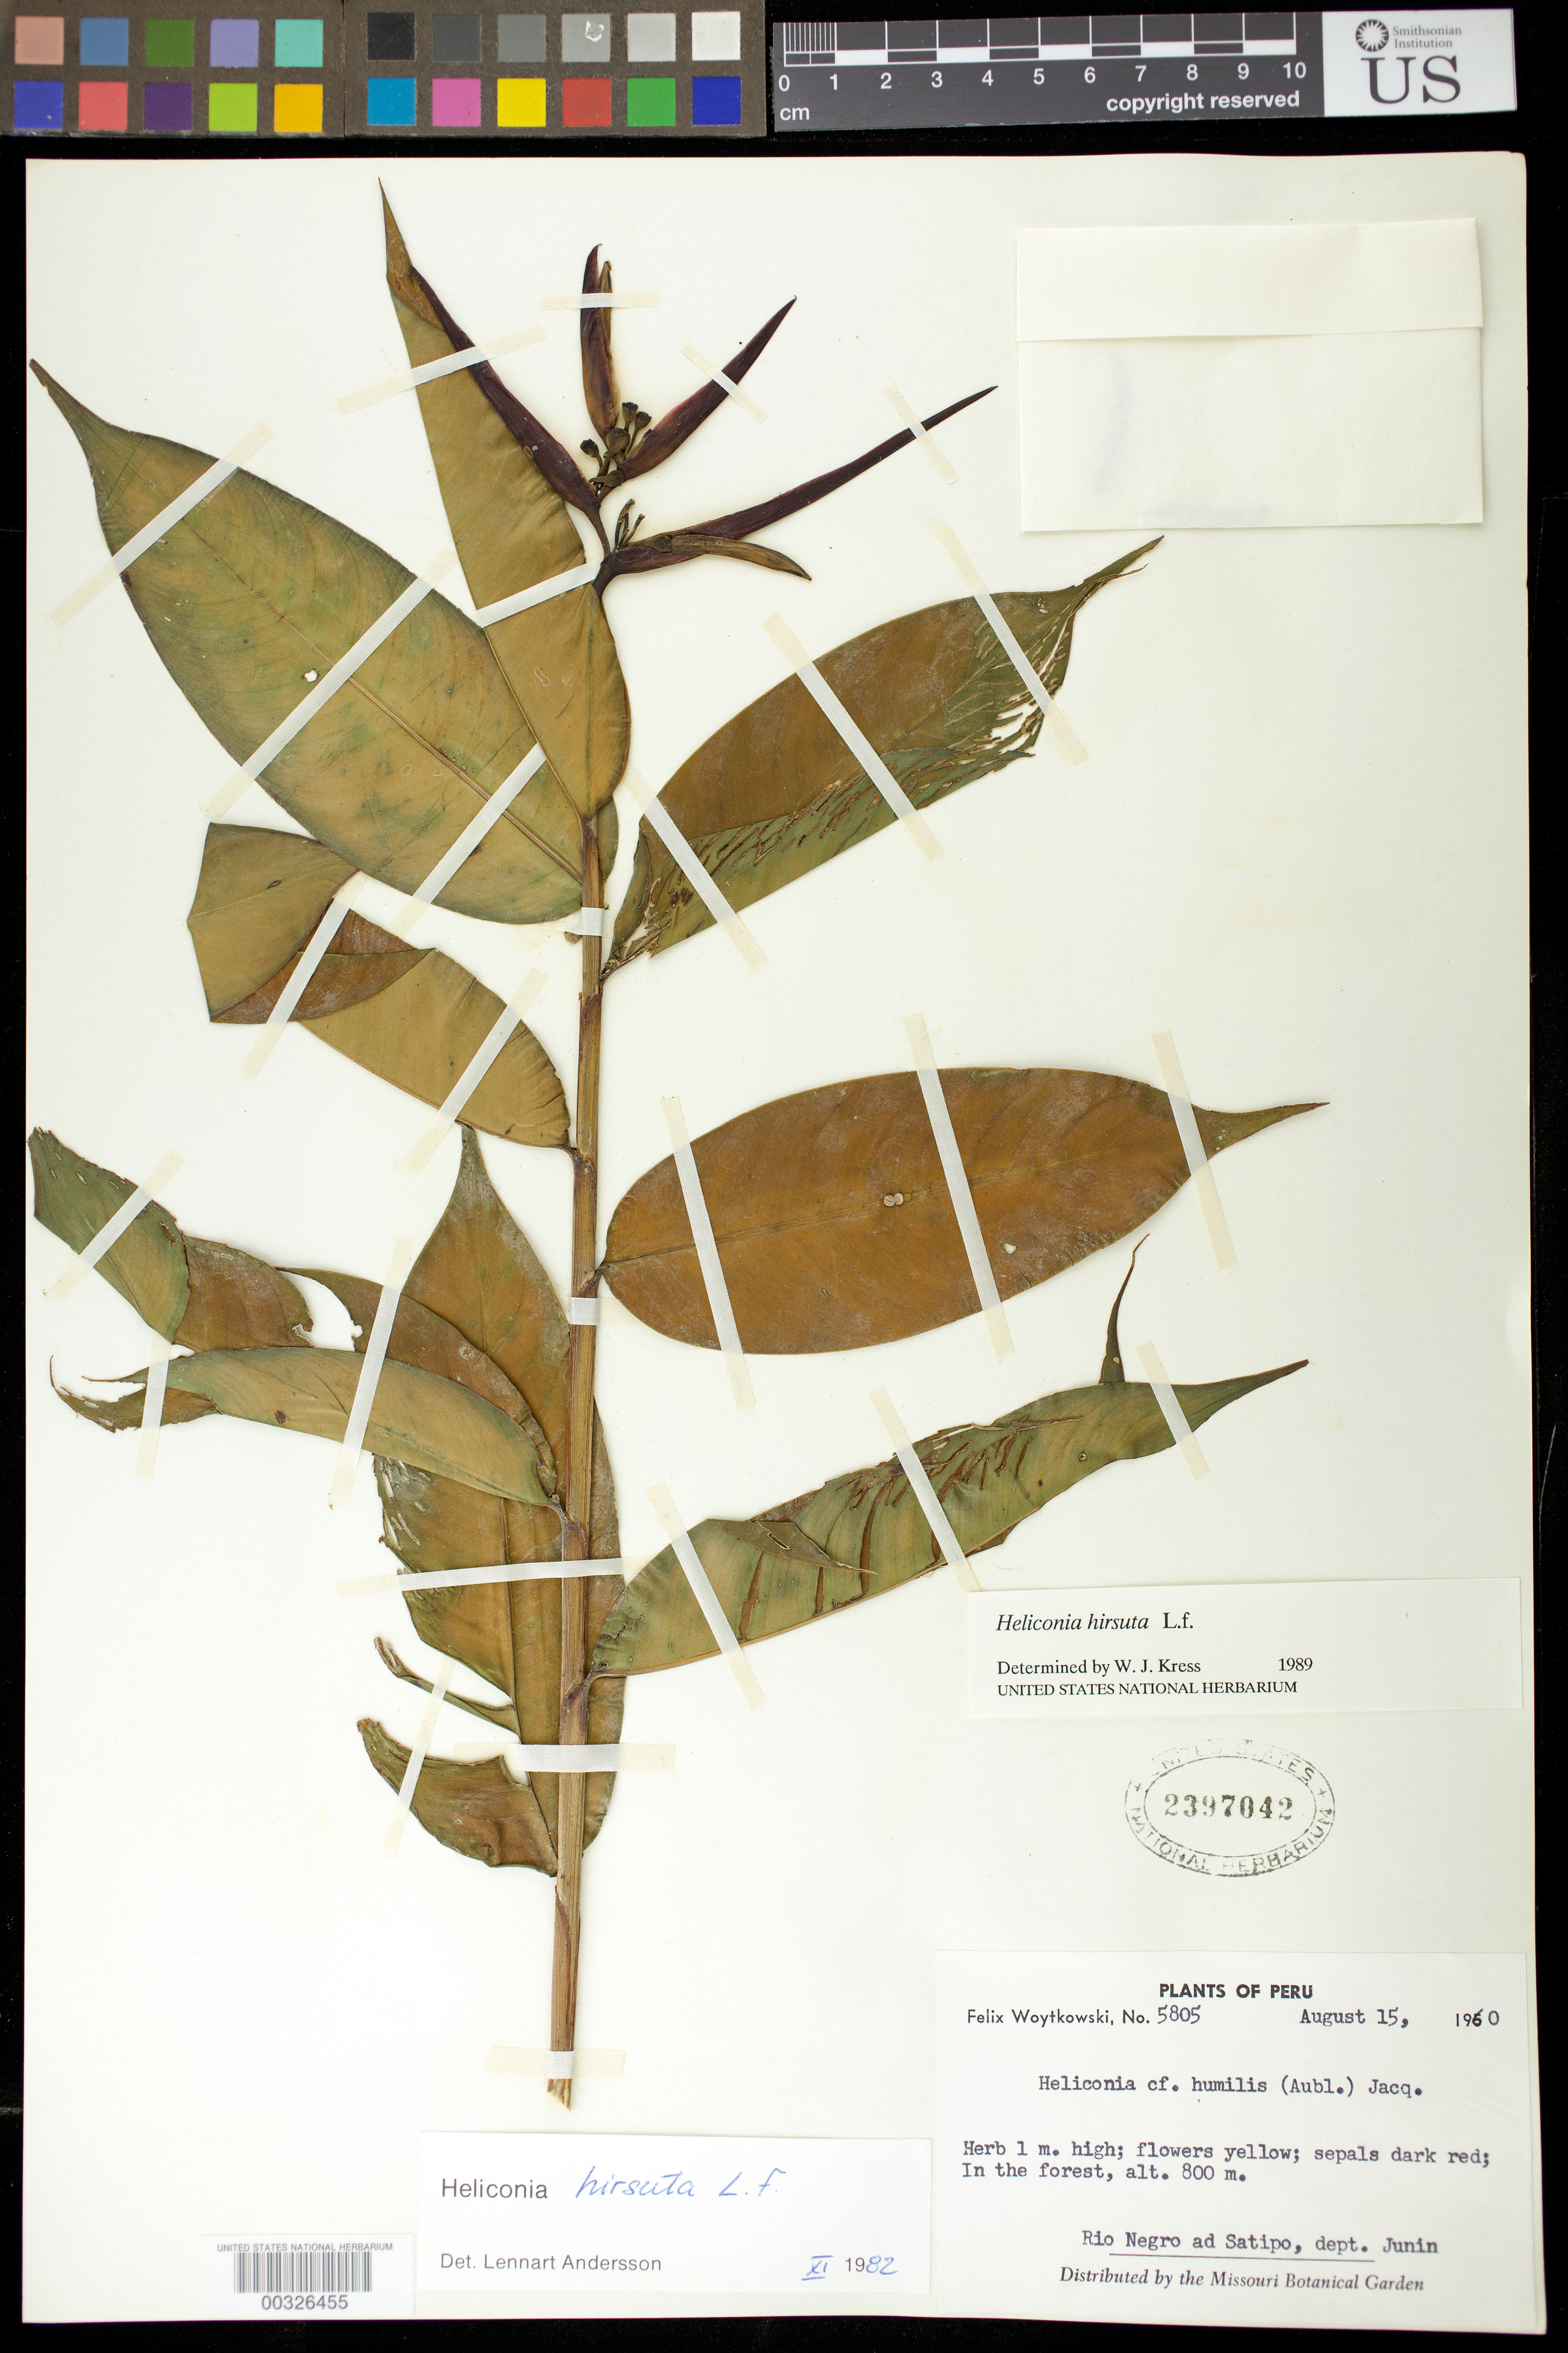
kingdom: Plantae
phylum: Tracheophyta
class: Liliopsida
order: Zingiberales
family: Heliconiaceae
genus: Heliconia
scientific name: Heliconia hirsuta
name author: L. f.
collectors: F. Woytkowski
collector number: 5805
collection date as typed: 15 Aug 1960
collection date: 1960-08-15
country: Peru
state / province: Junín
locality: Rio negro ad satipo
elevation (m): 800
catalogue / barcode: US 2397042